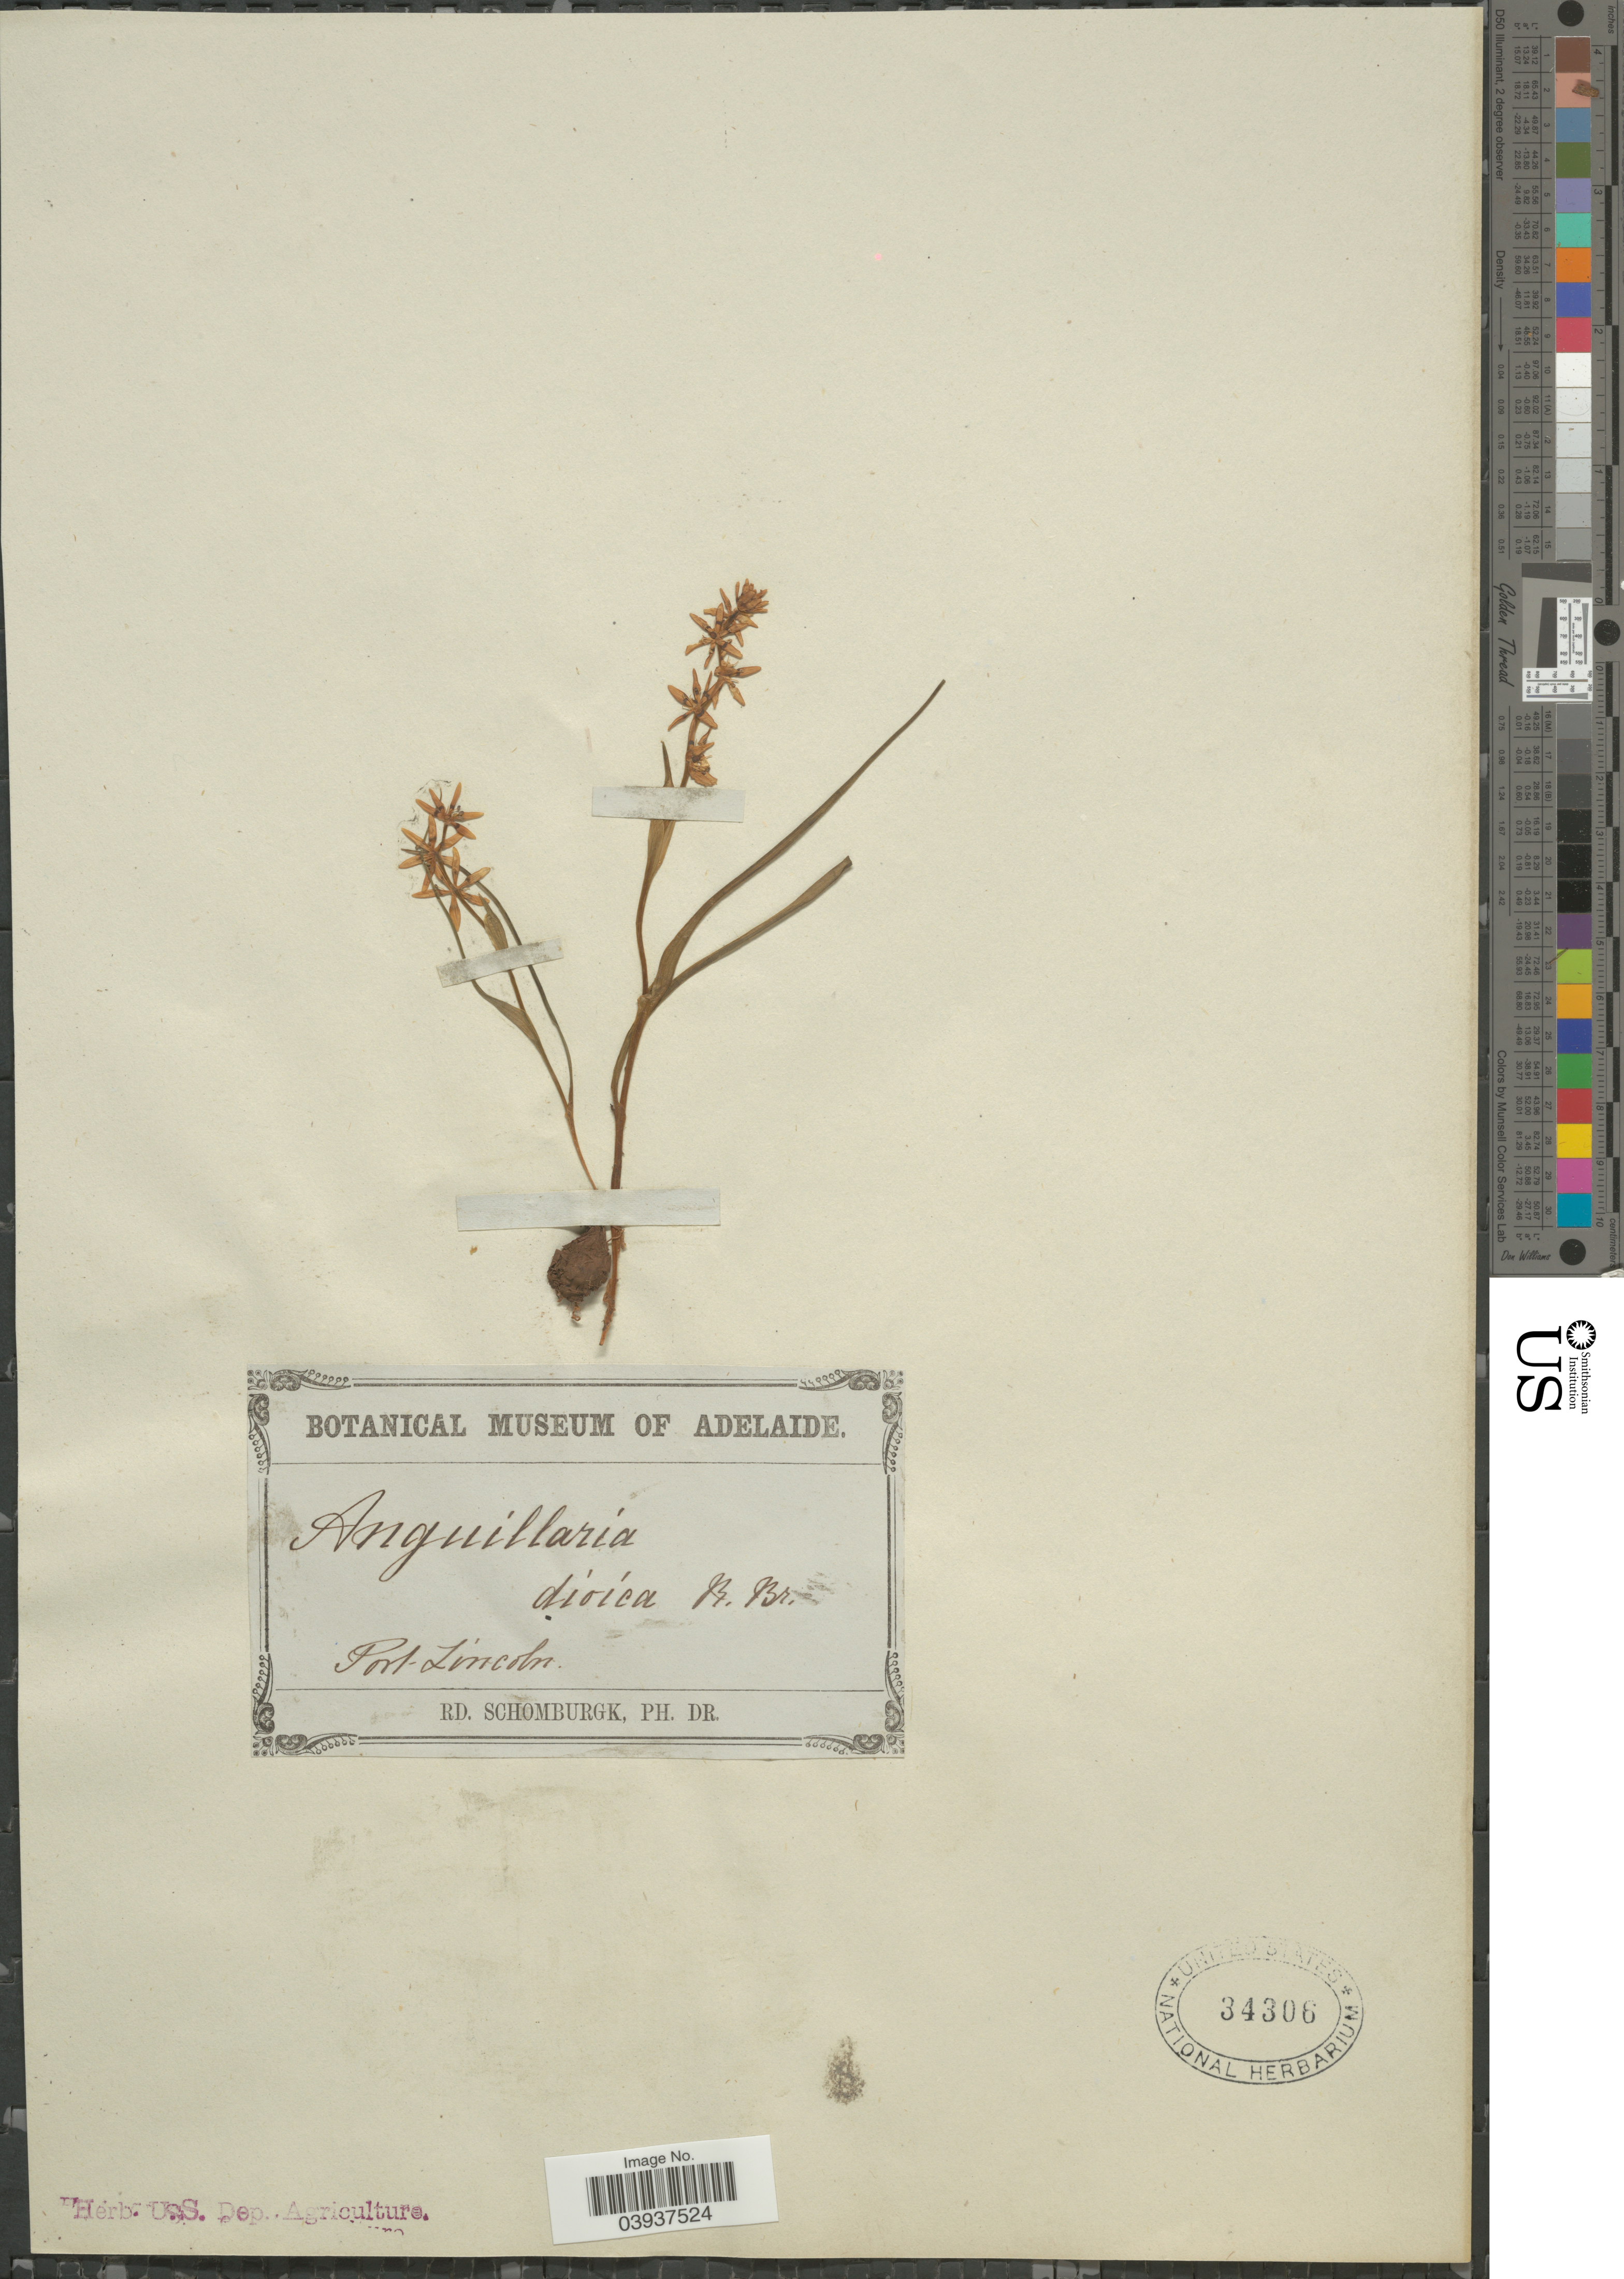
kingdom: Plantae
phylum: Tracheophyta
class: Liliopsida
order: Liliales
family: Colchicaceae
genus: Wurmbea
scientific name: Wurmbea dioica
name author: (R. Br.) F. Muell.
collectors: M. R. Schomburgk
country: Australia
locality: Port Lincoln.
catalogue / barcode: US 34306